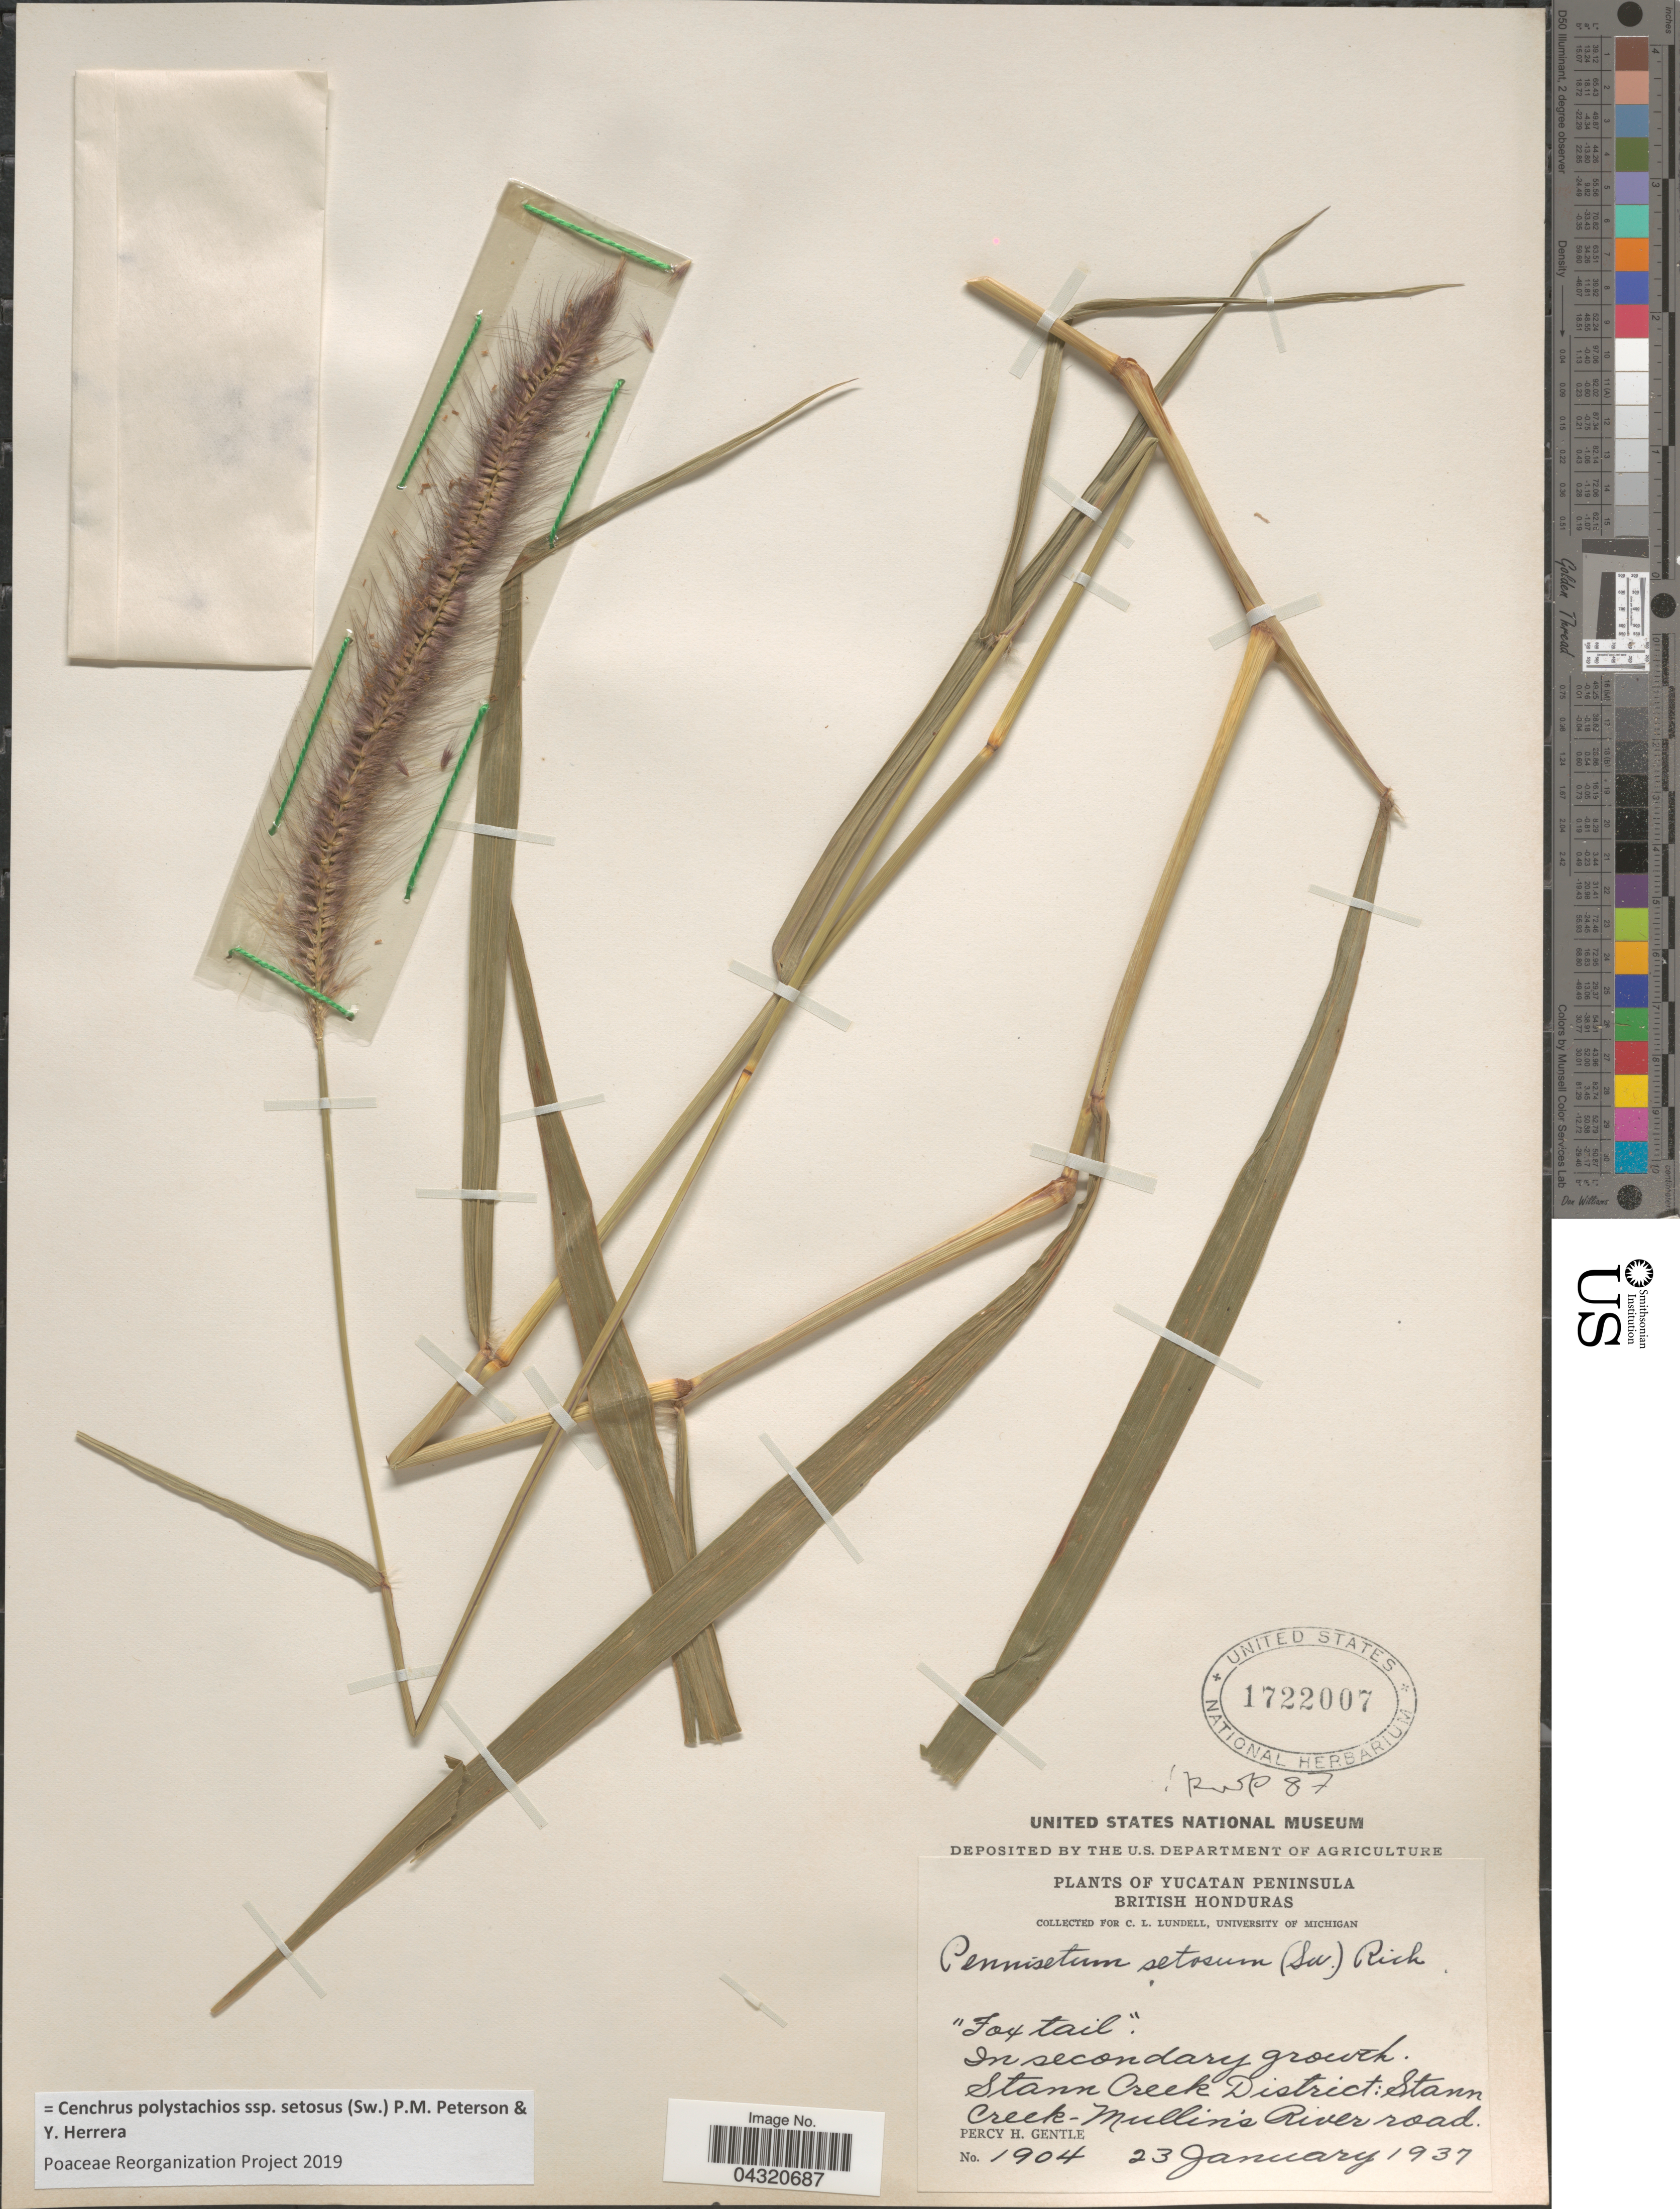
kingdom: Plantae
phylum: Tracheophyta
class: Liliopsida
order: Poales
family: Poaceae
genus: Cenchrus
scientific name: Cenchrus polystachios subsp. setosus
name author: (Sw.) P.M. Peterson & Y. Herrera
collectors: P. H. Gentle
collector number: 1904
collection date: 1937-01-23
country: Belize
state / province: Stann Creek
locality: Yucatan Peninsula. British Honduras. Stann Creek District: Stann Creek-Mullin's River road.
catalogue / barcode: US 1722007